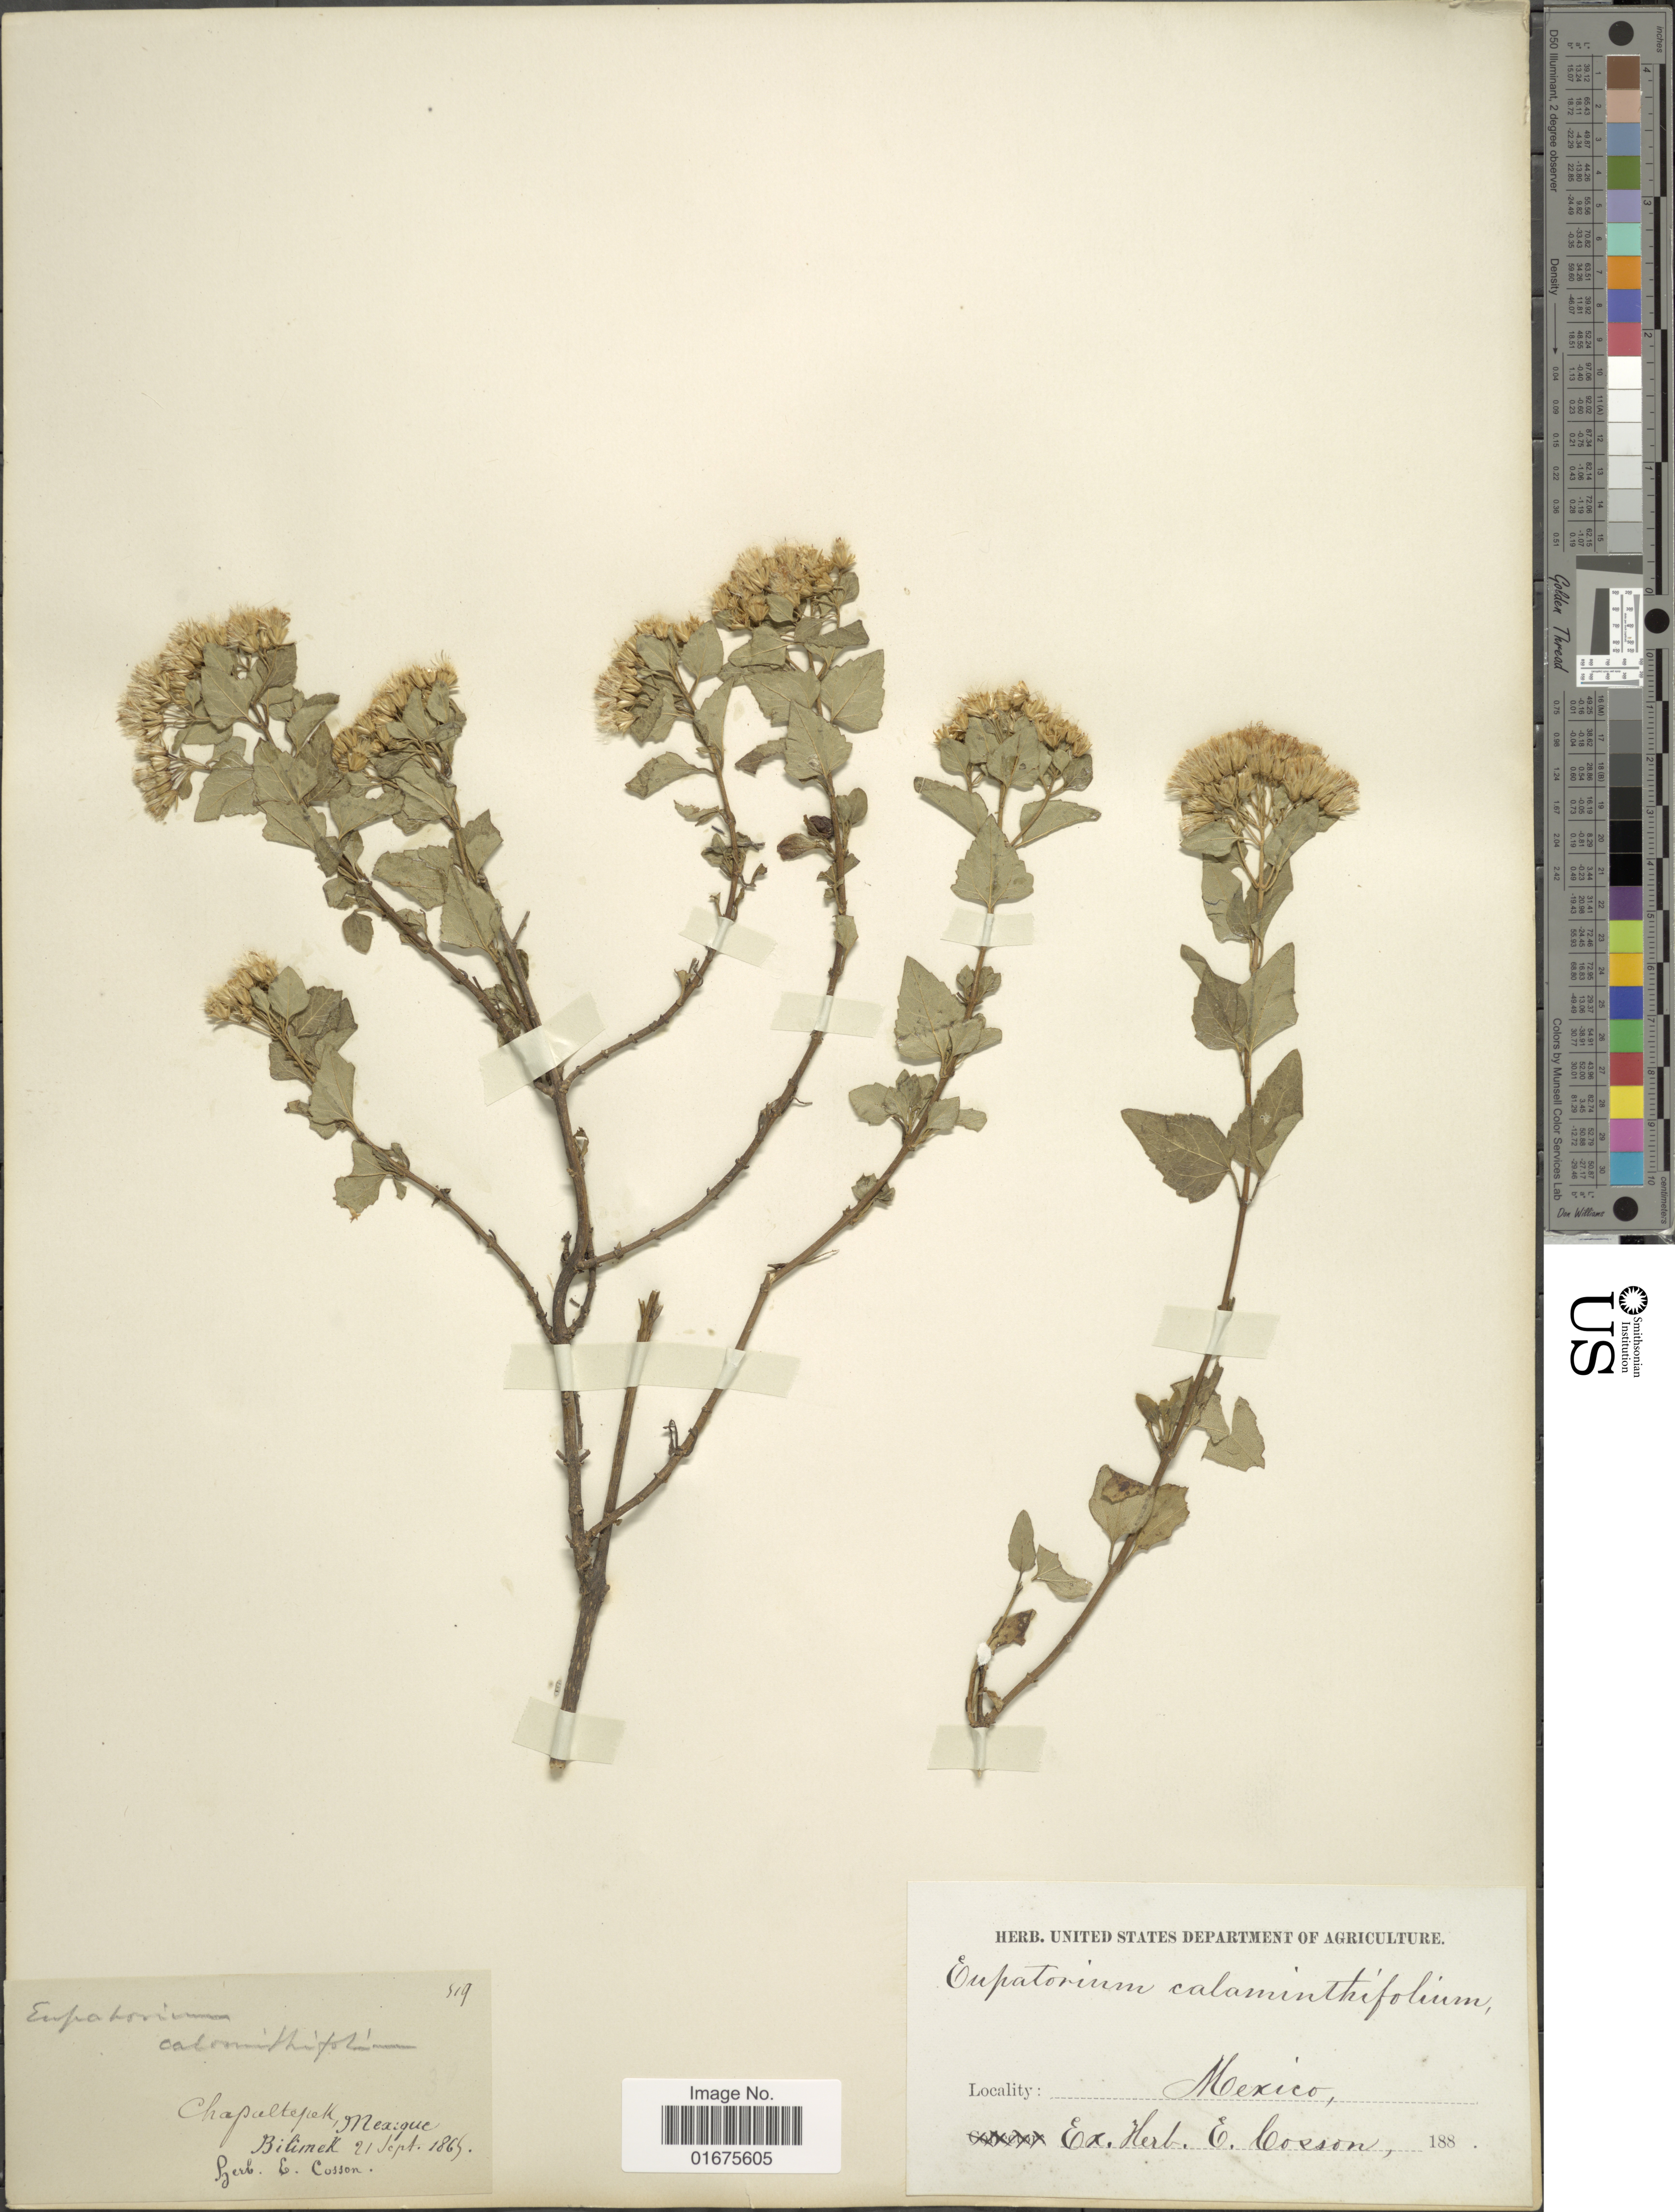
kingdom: Plantae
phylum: Tracheophyta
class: Magnoliopsida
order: Asterales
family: Asteraceae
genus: Ageratina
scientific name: Ageratina calaminthaefolia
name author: (Kunth) R.M. King & H. Rob.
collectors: -. Bilimek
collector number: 819*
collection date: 1865-09-21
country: Mexico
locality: Chapultepek